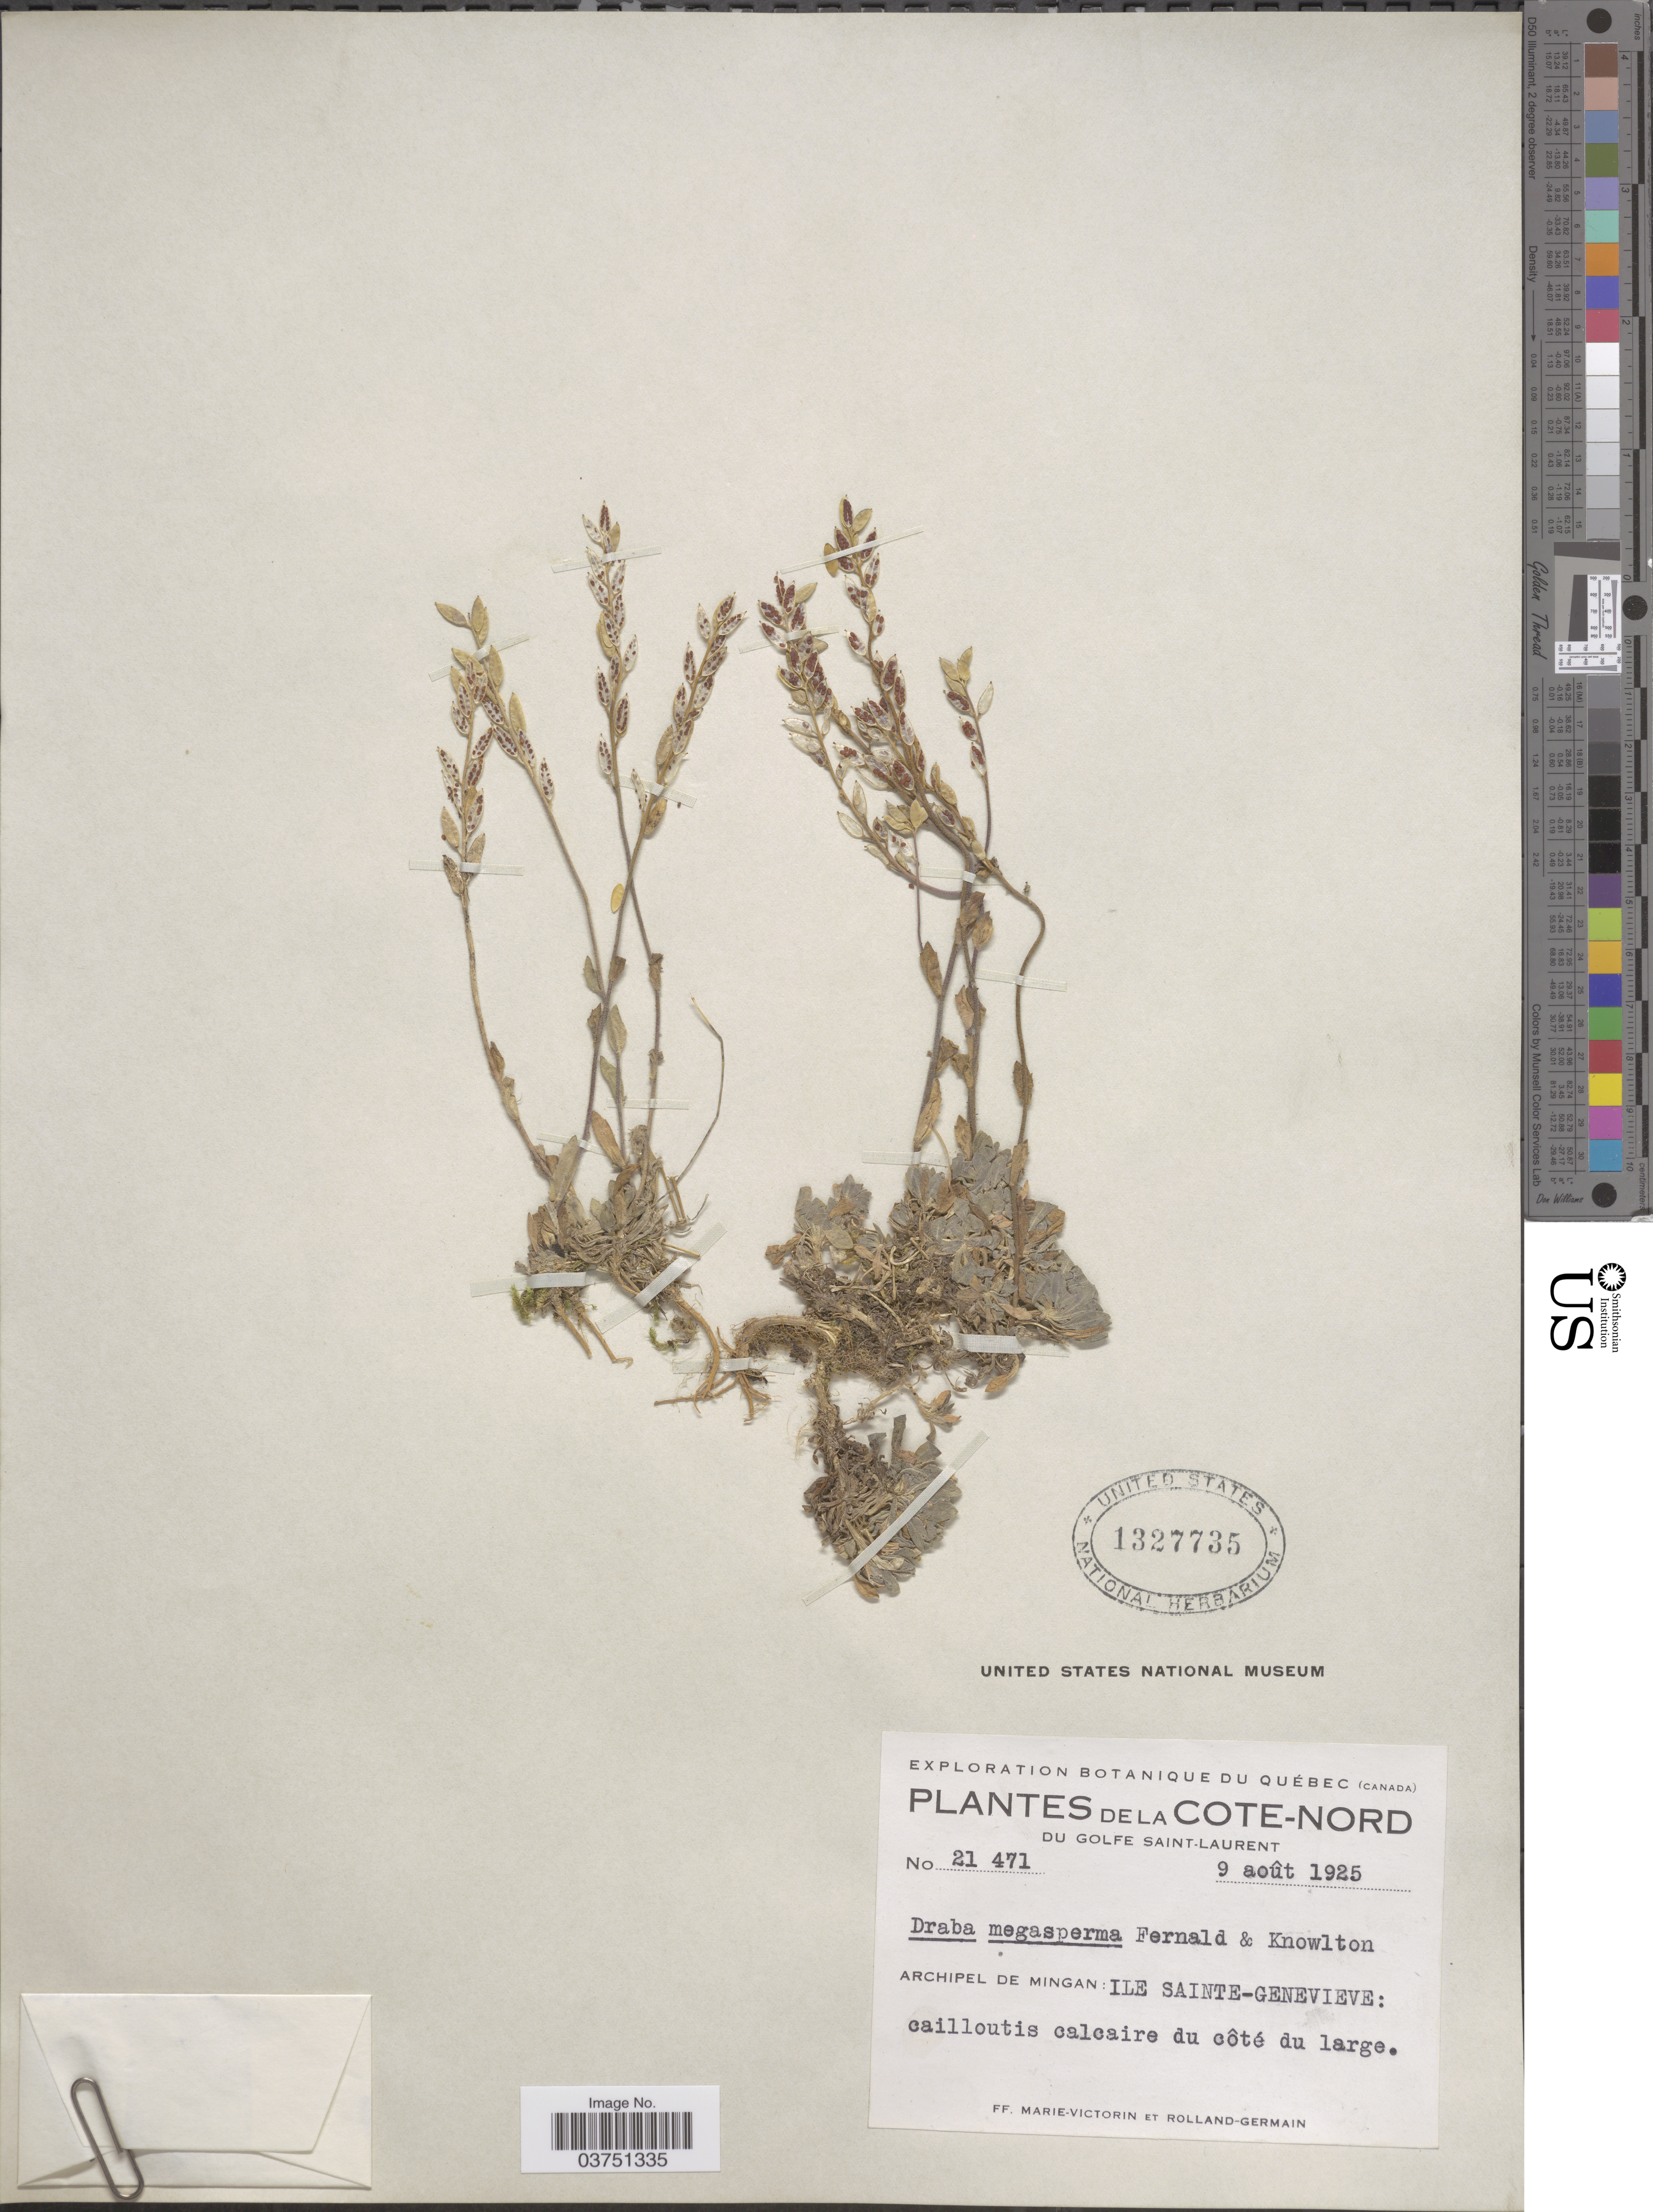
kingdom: Plantae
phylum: Tracheophyta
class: Magnoliopsida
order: Brassicales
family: Brassicaceae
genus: Draba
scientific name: Draba glabella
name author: Pursh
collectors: F. Marie-Victorin & Rolland-Germain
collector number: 21471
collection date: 1925-08-09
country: Canada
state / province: Quebec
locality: La Cote-Nord du Golfe Saint-Laurent. Archipel De Mingan: Ile Sainte-Genevieve.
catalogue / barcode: US 1327735